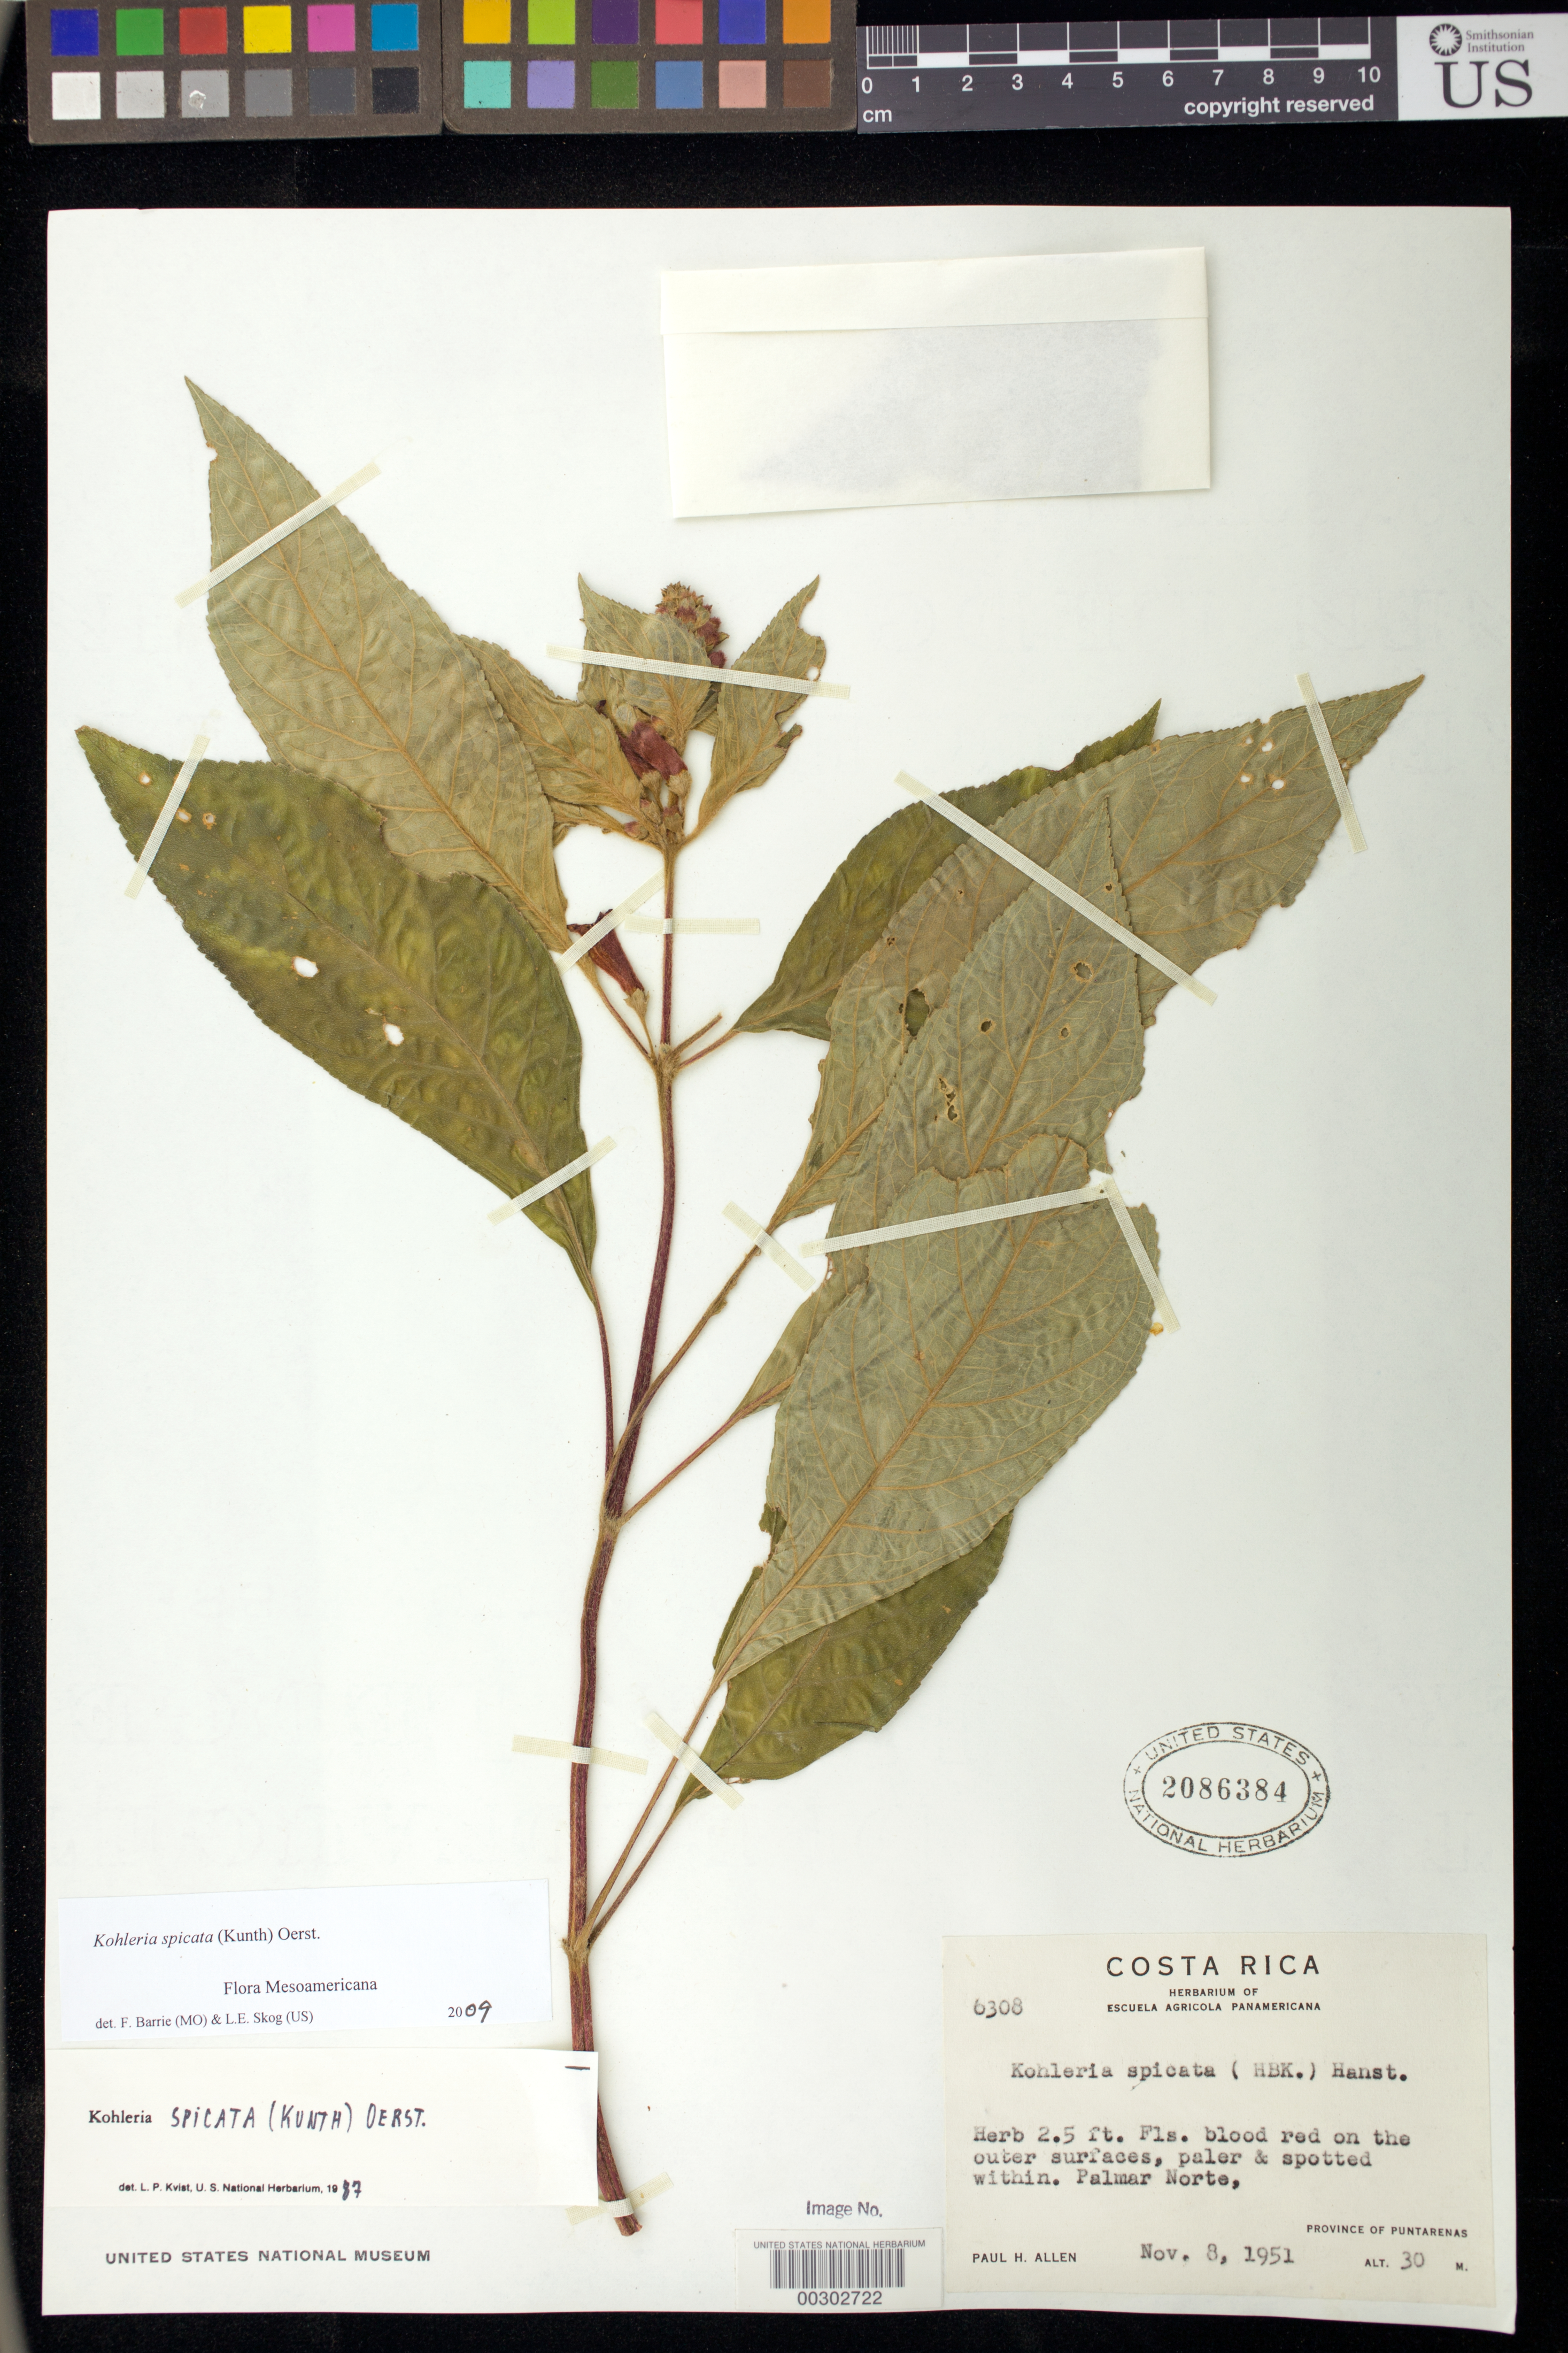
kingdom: Plantae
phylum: Tracheophyta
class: Magnoliopsida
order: Lamiales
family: Gesneriaceae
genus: Kohleria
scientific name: Kohleria spicata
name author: (Kunth) Oerst.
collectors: P. H. Allen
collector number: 6308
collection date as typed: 08 Nov 1951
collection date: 1951-11-08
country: Costa Rica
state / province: Puntarenas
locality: Palmar Norte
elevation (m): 30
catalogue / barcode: US 2086384